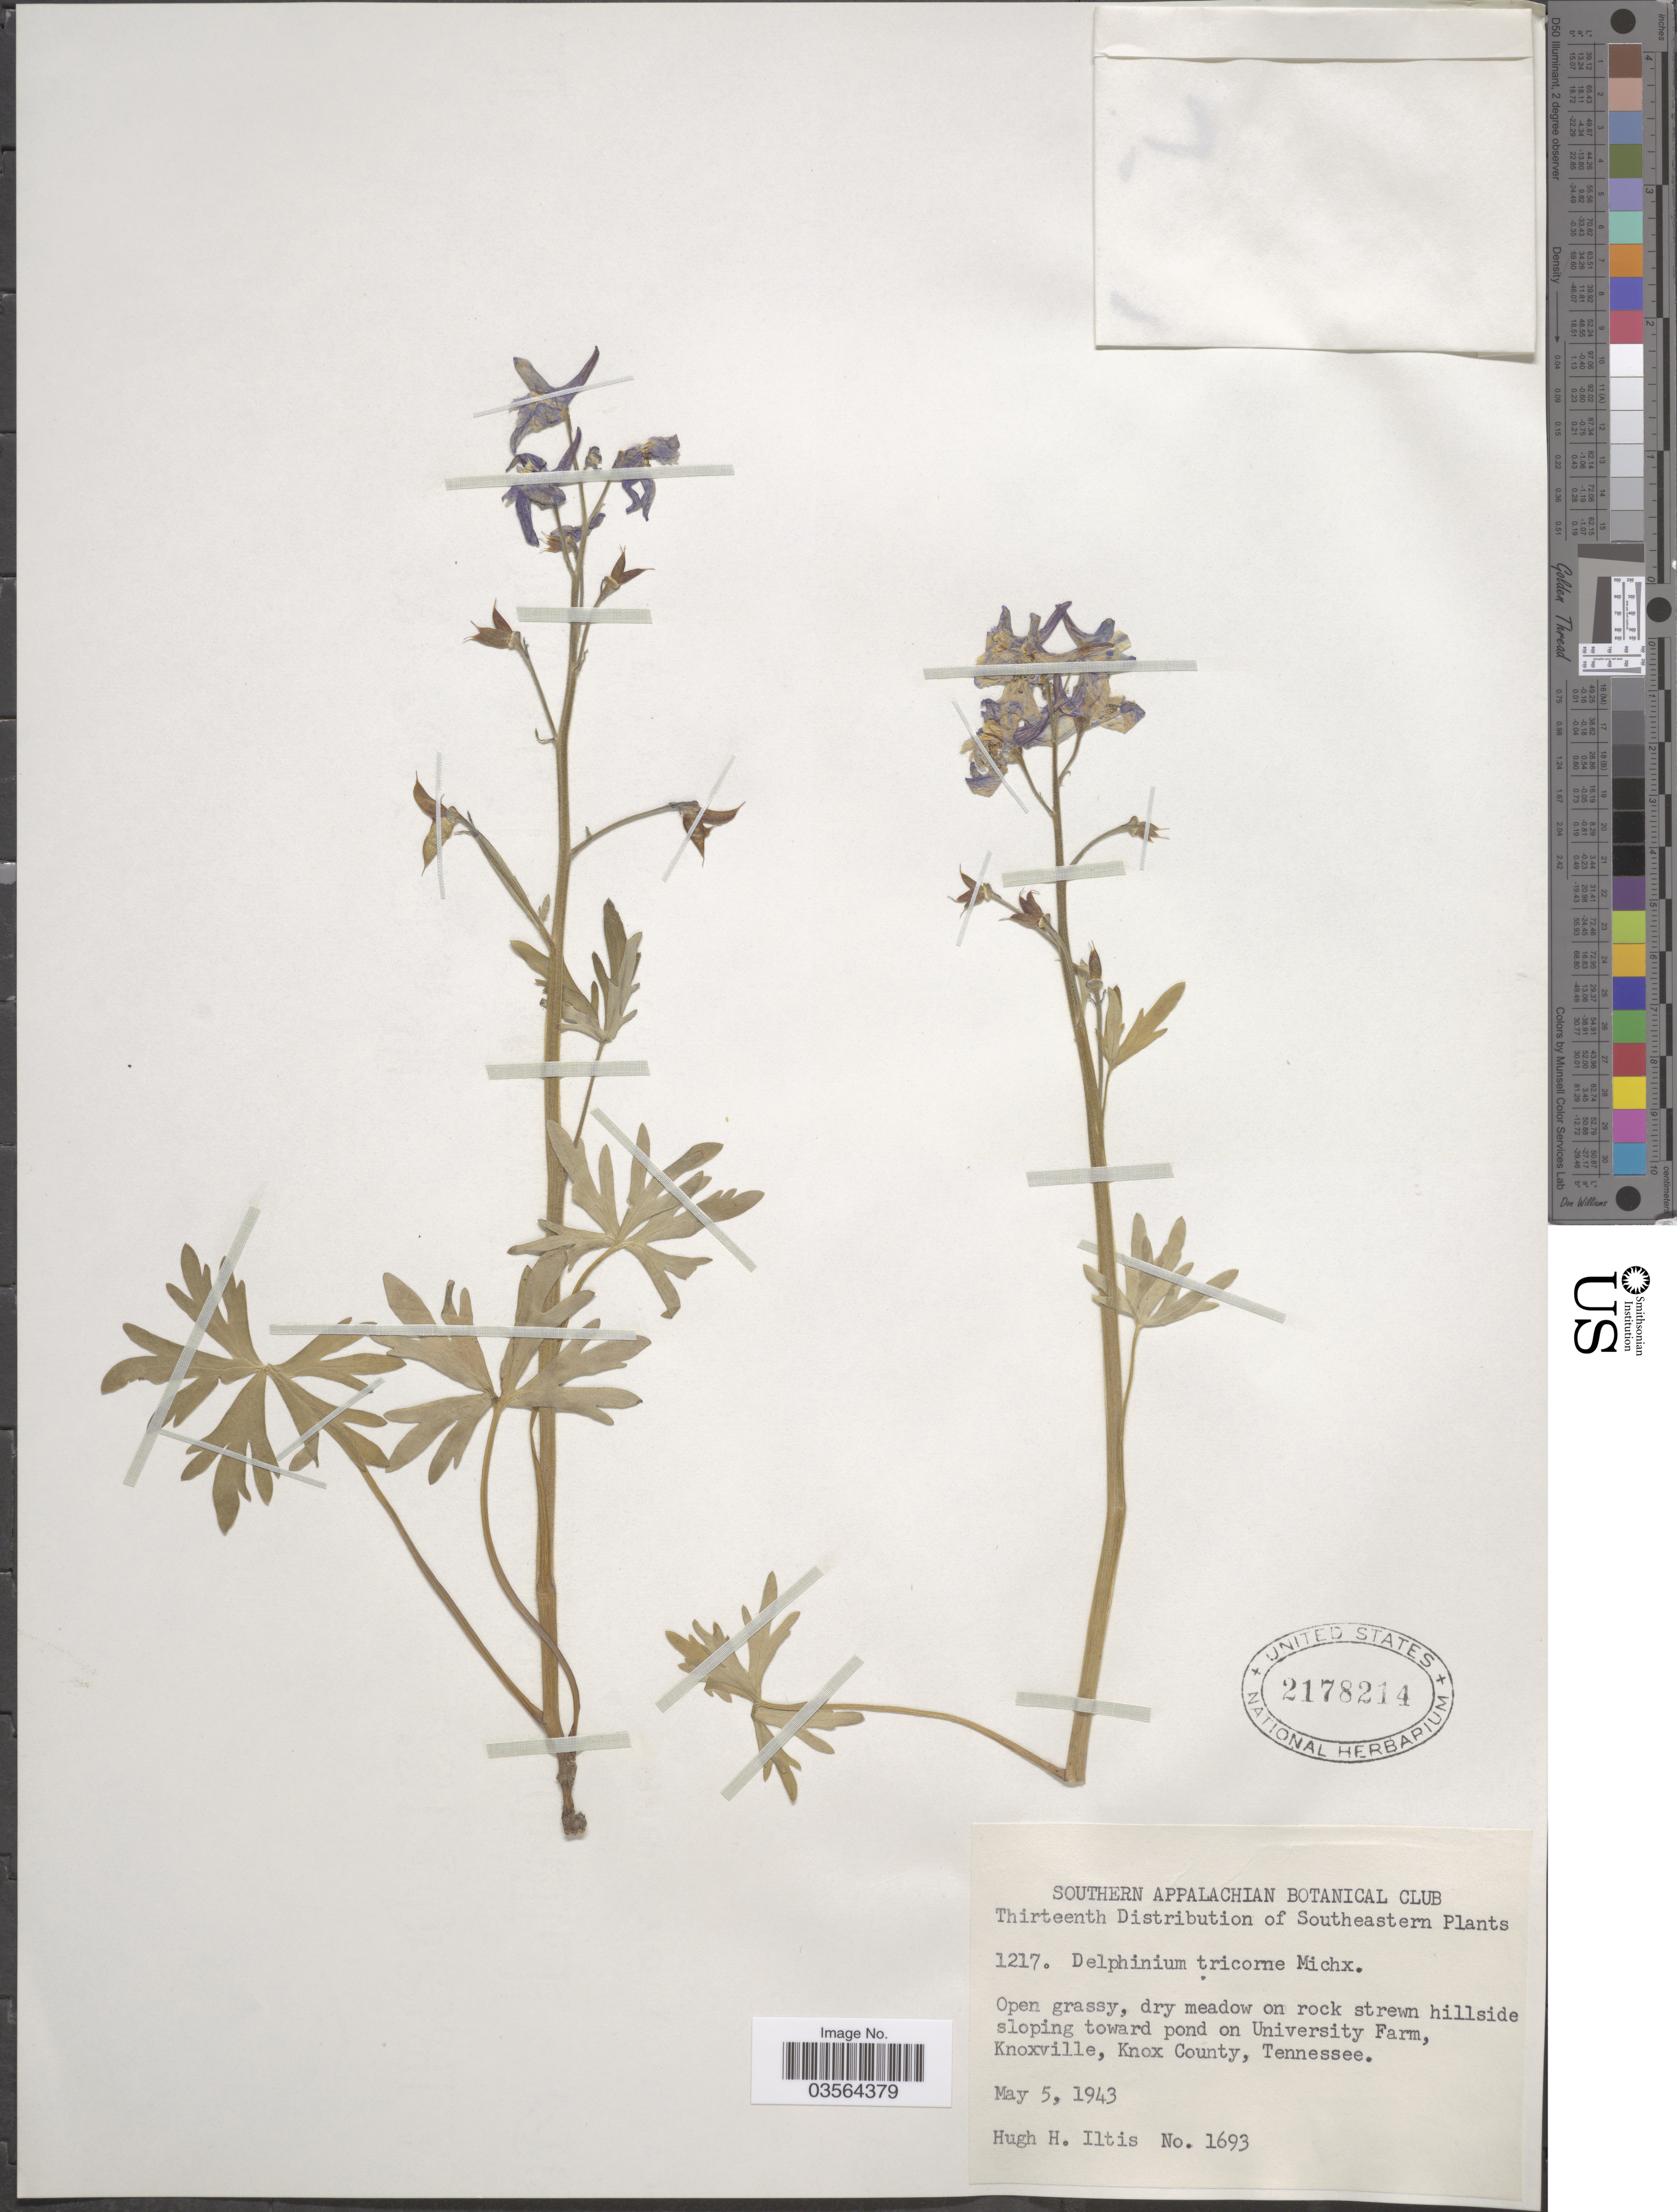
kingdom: Plantae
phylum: Tracheophyta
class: Magnoliopsida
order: Ranunculales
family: Ranunculaceae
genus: Delphinium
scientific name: Delphinium tricorne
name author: Michx.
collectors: H. H. Iltis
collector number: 1693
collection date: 1943-04-05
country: United States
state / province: Tennessee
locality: Southeastern. Hillside sloping toward pond on University Farm, Knoxville, Knox County.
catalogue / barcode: US 2178214